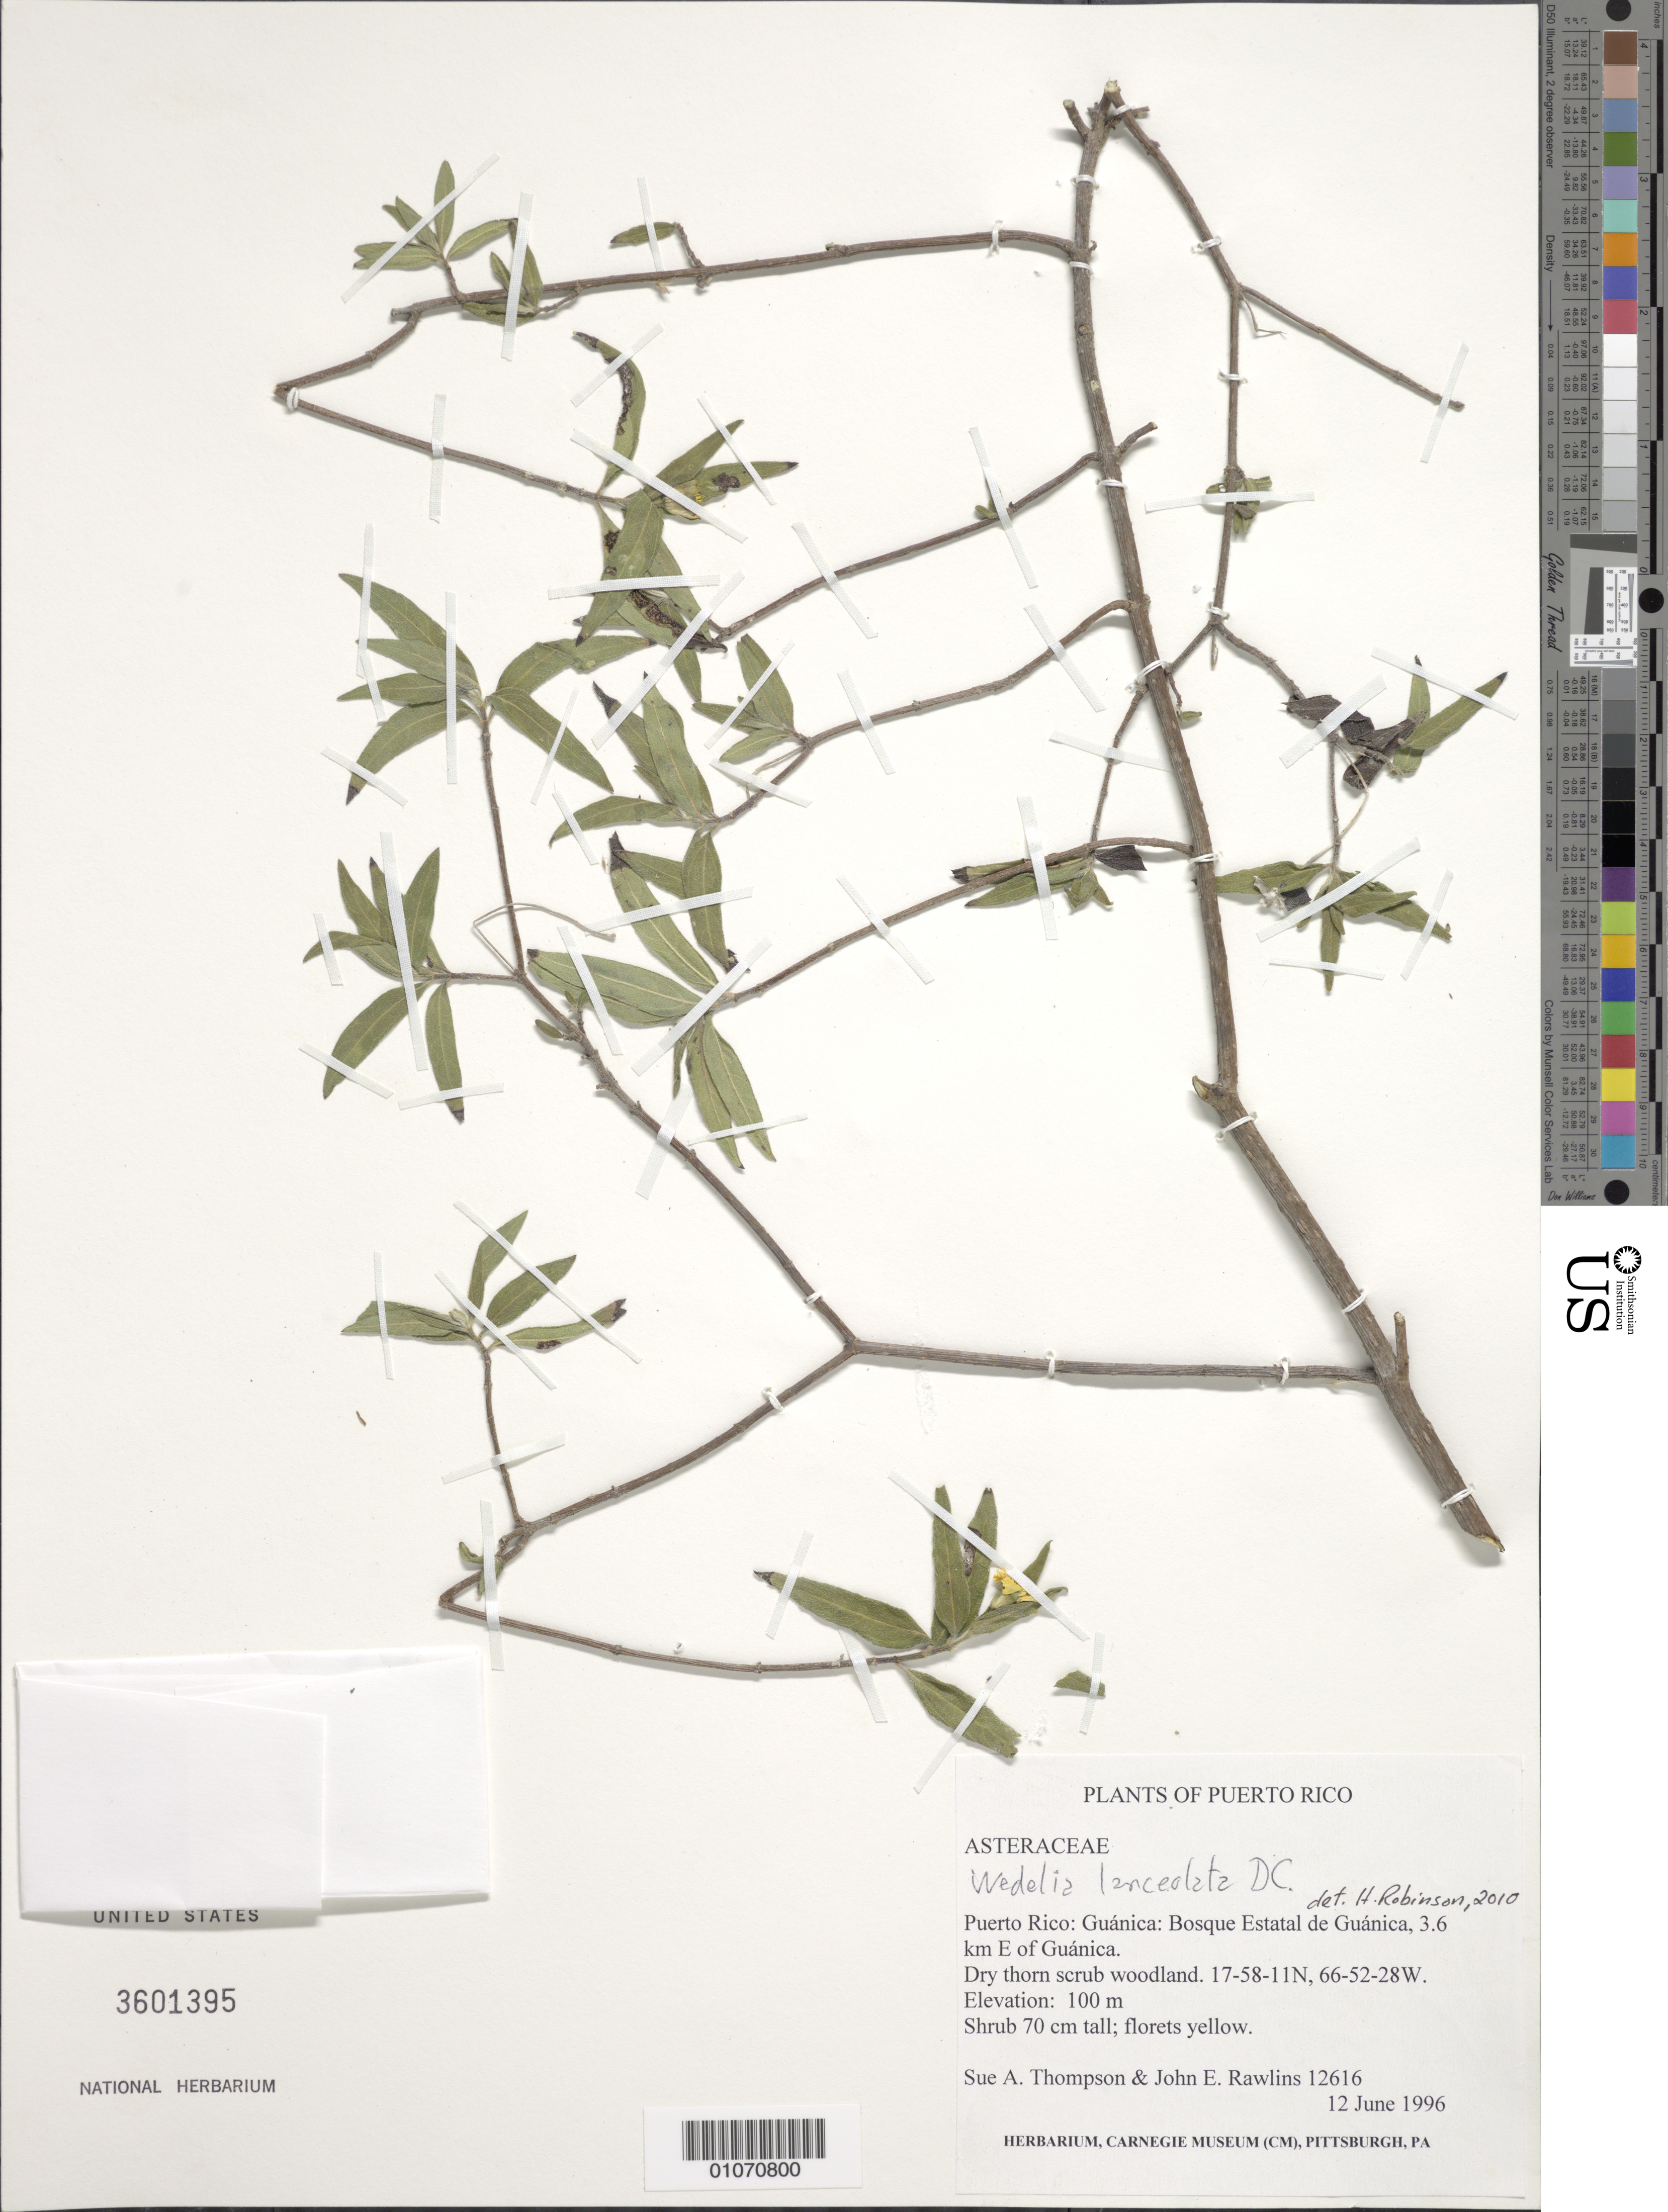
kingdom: Plantae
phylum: Tracheophyta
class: Magnoliopsida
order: Asterales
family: Asteraceae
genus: Wedelia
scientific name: Wedelia lanceolata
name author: DC.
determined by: Robinson, Harold E., (US)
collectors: S. A. Thompson & J. Rawlins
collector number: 12616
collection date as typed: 12 Jun 1996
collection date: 1996-06-12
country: Puerto Rico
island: Puerto Rico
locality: Guánica; Bosque Estatal de Guánica, 3.6 km E of Guánica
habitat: Dry thorn scrub woodland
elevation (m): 100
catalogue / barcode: US 3601395